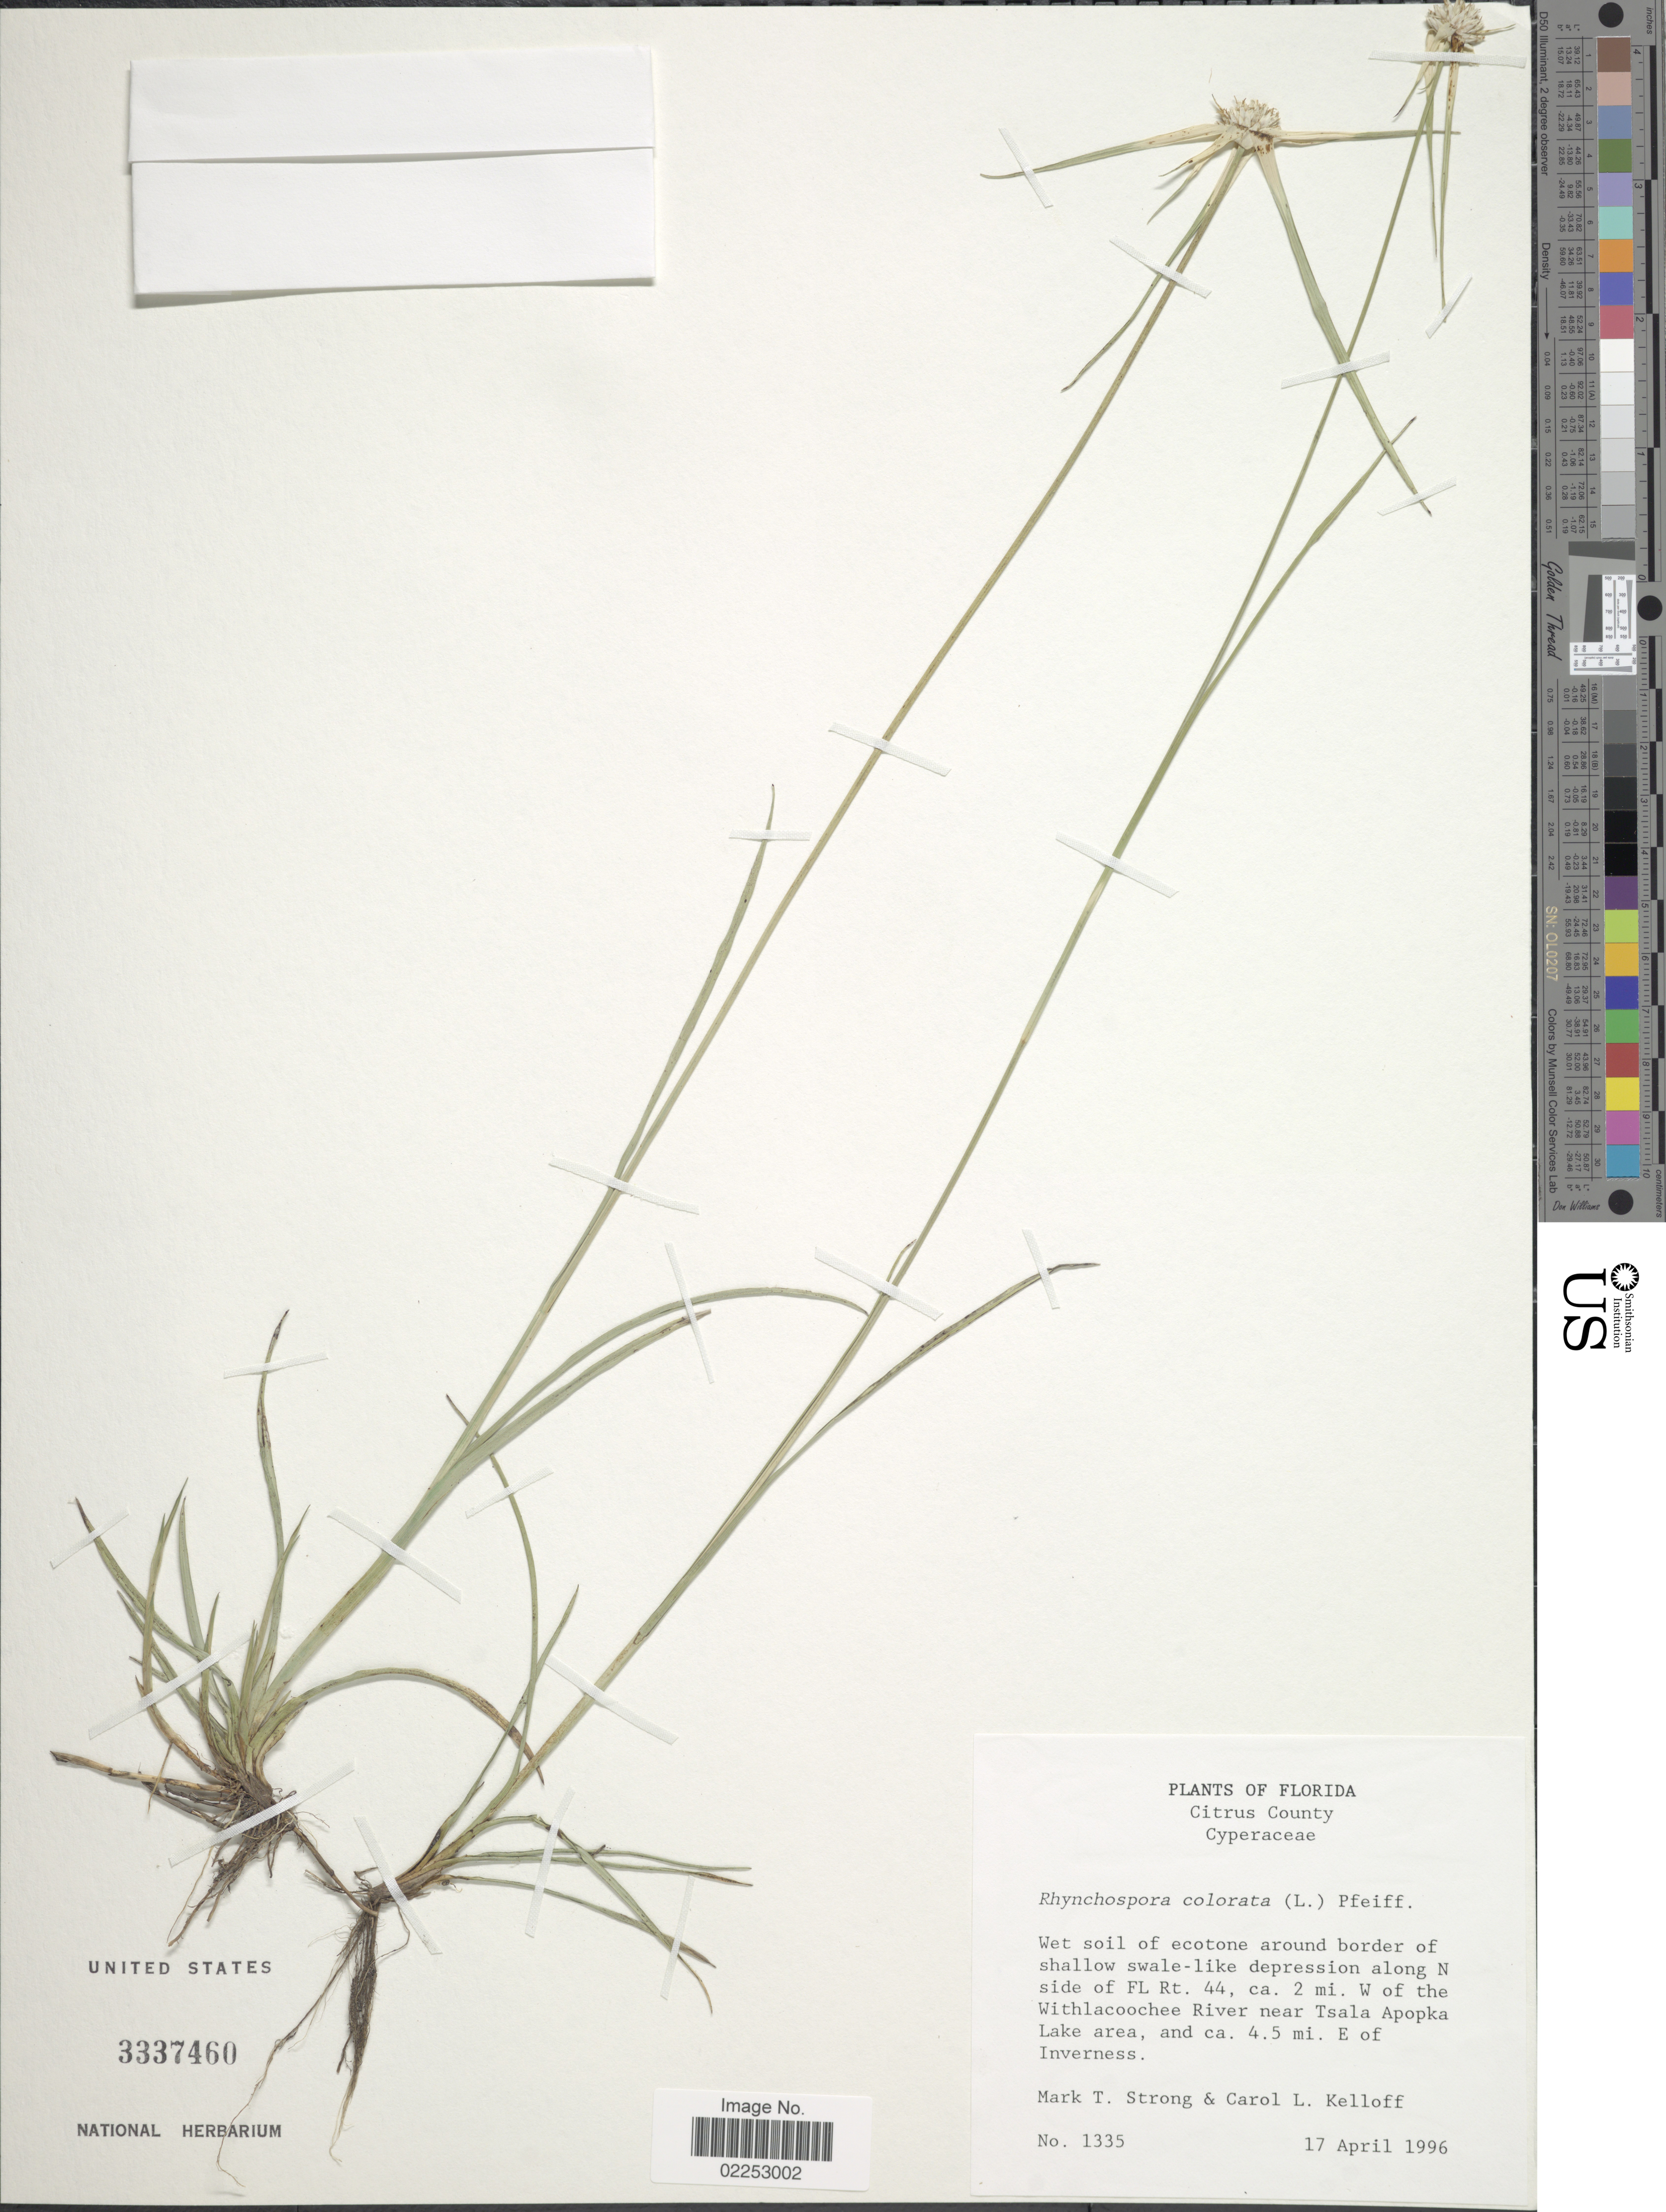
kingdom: Plantae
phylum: Tracheophyta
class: Liliopsida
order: Poales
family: Cyperaceae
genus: Rhynchospora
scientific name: Rhynchospora colorata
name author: (L.) H. Pfeiff.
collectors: M. T. Strong & C. L. Kelloff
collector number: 1335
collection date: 1996-04-17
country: United States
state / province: Florida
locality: Cirtus County. Along N side of FL Rt. 44, ca. 2 mi. W of the Withlacoochee River near Tsala Apopka Lake area, and ca. 4.5 mi. E of Inverness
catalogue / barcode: US 3337460